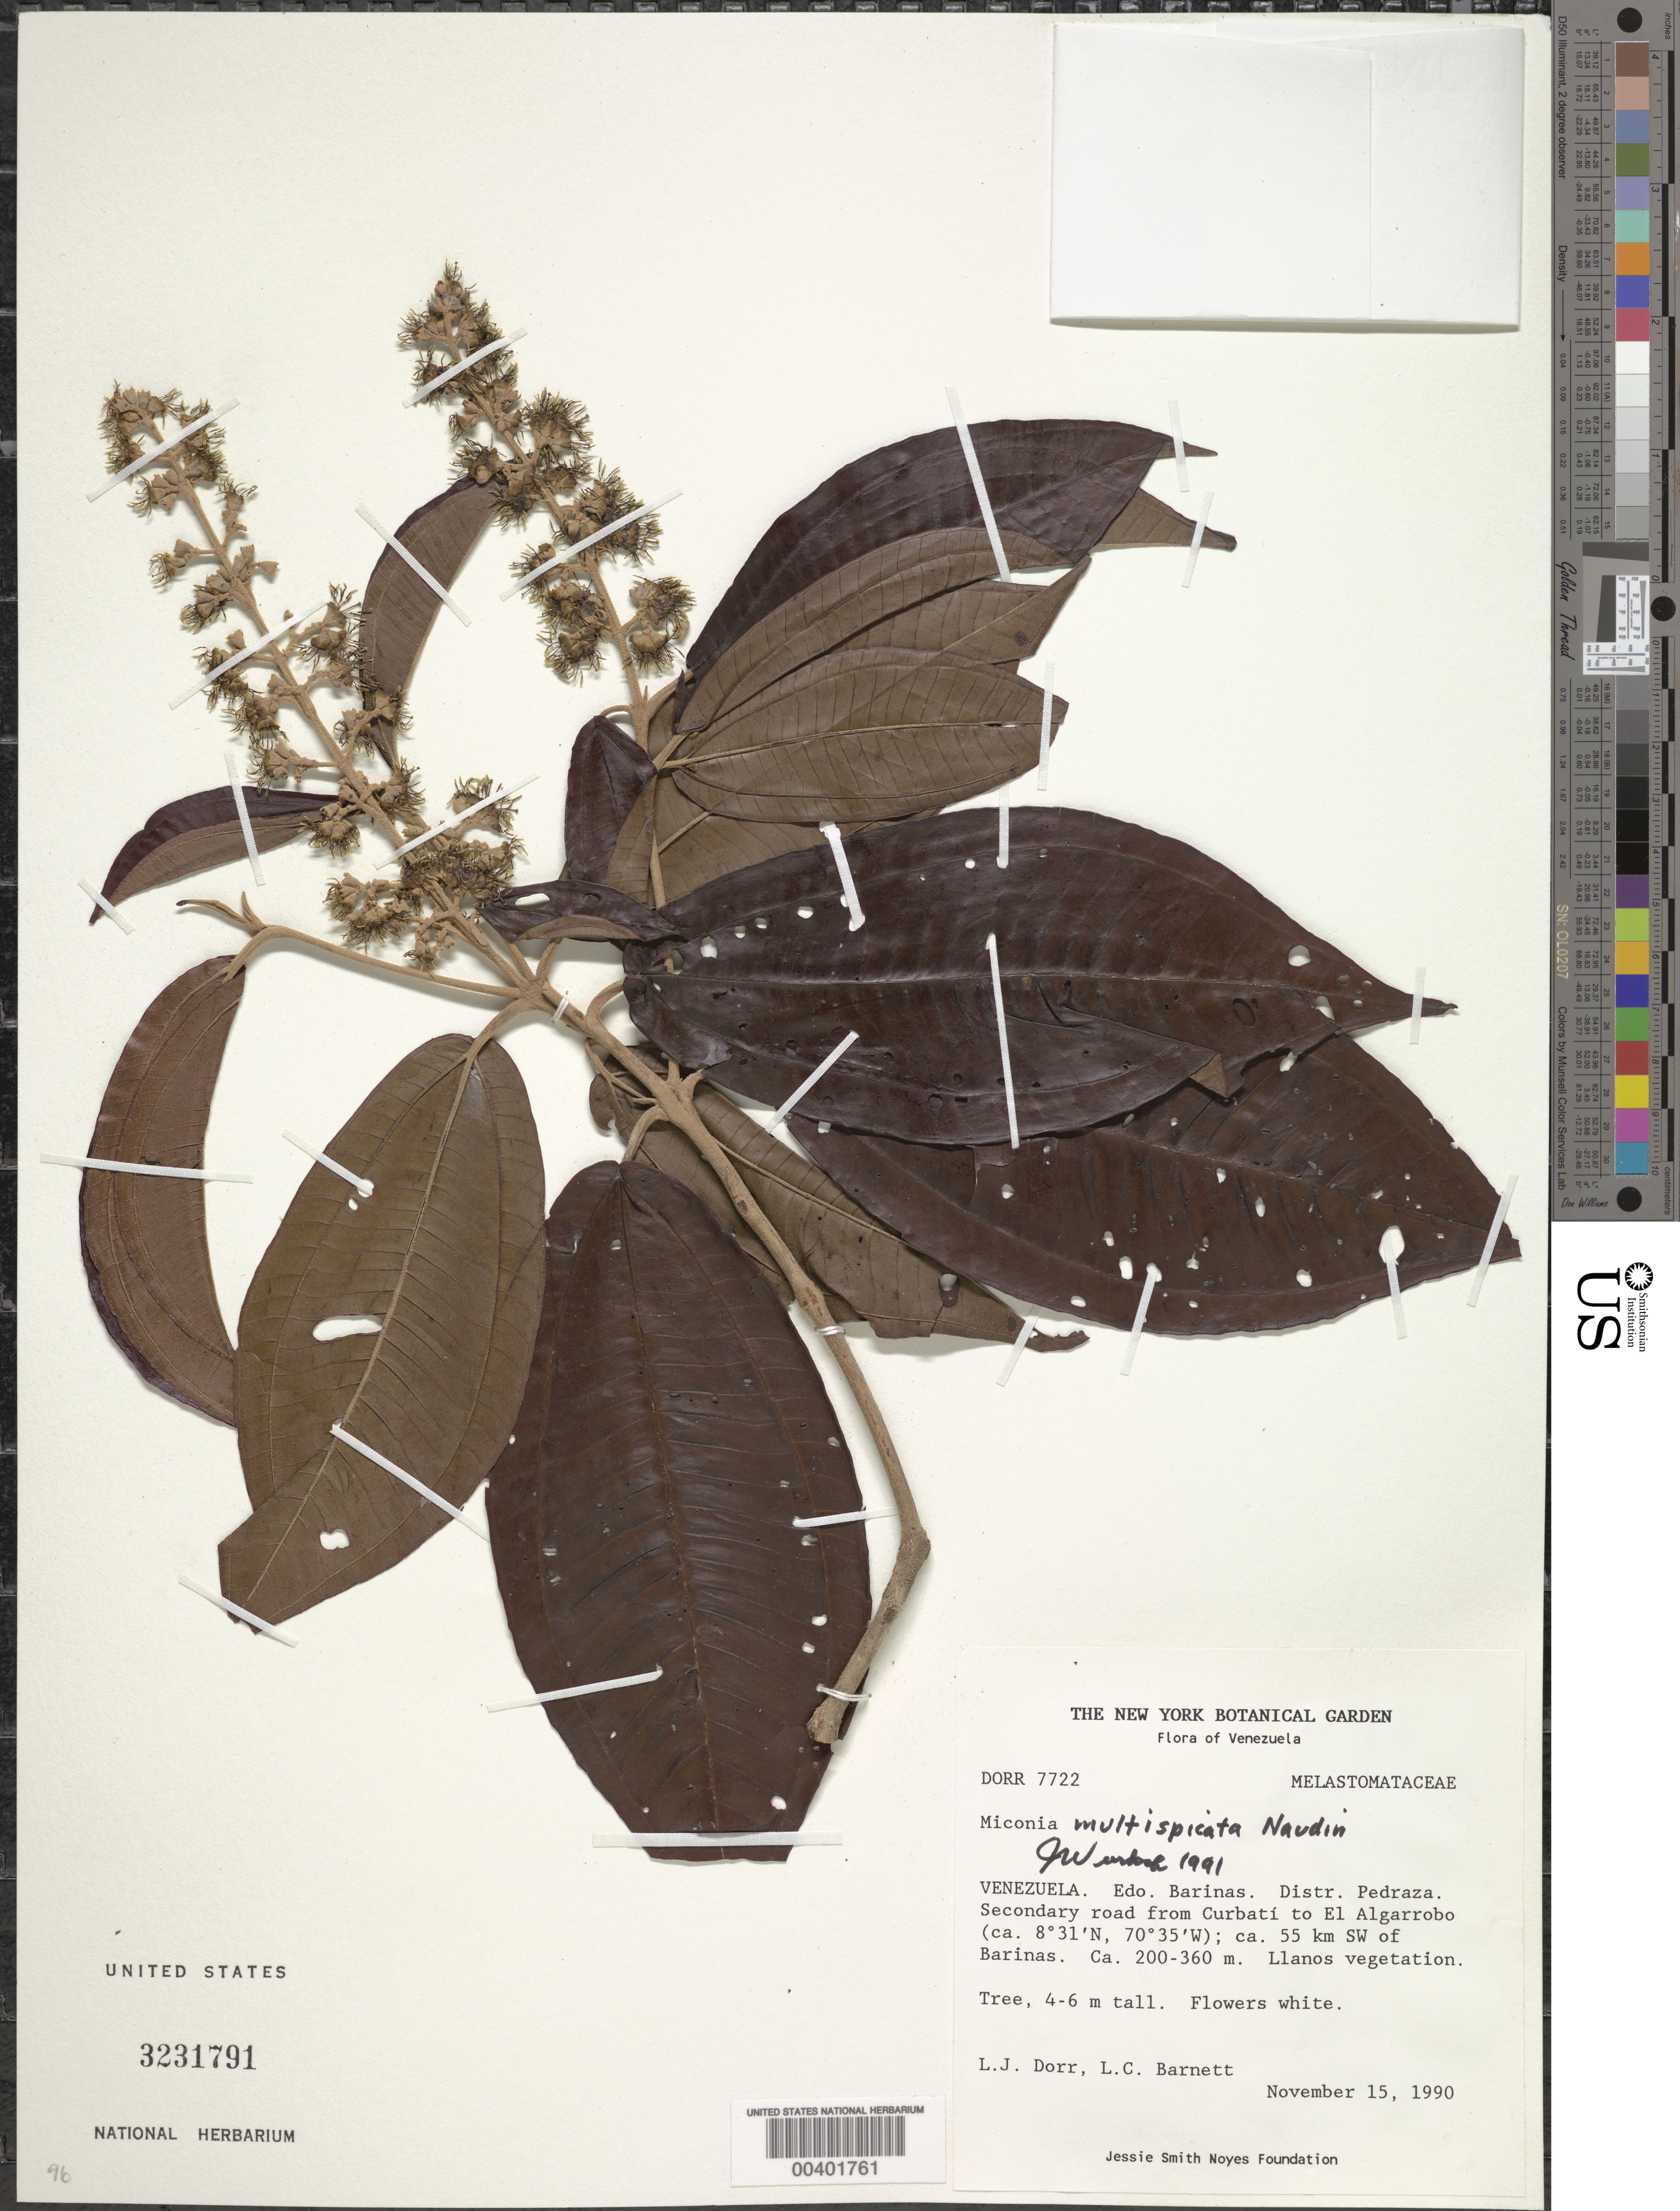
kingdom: Plantae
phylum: Tracheophyta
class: Magnoliopsida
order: Myrtales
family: Melastomataceae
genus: Miconia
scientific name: Miconia multispicata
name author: Naudin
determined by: Wurdack, John J., (US), US (UNITED STATES)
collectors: L. J. Dorr & L. C. Barnett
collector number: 7722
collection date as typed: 15 Nov 1990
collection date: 1990-11-15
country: Venezuela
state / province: Barinas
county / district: Pedraza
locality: Secondary road from Curbatí to El Algarrobo; ca. 55 km SW of Barinas.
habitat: Llanos vegetation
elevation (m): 200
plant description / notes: NY, PORT, US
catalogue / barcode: US 3231791